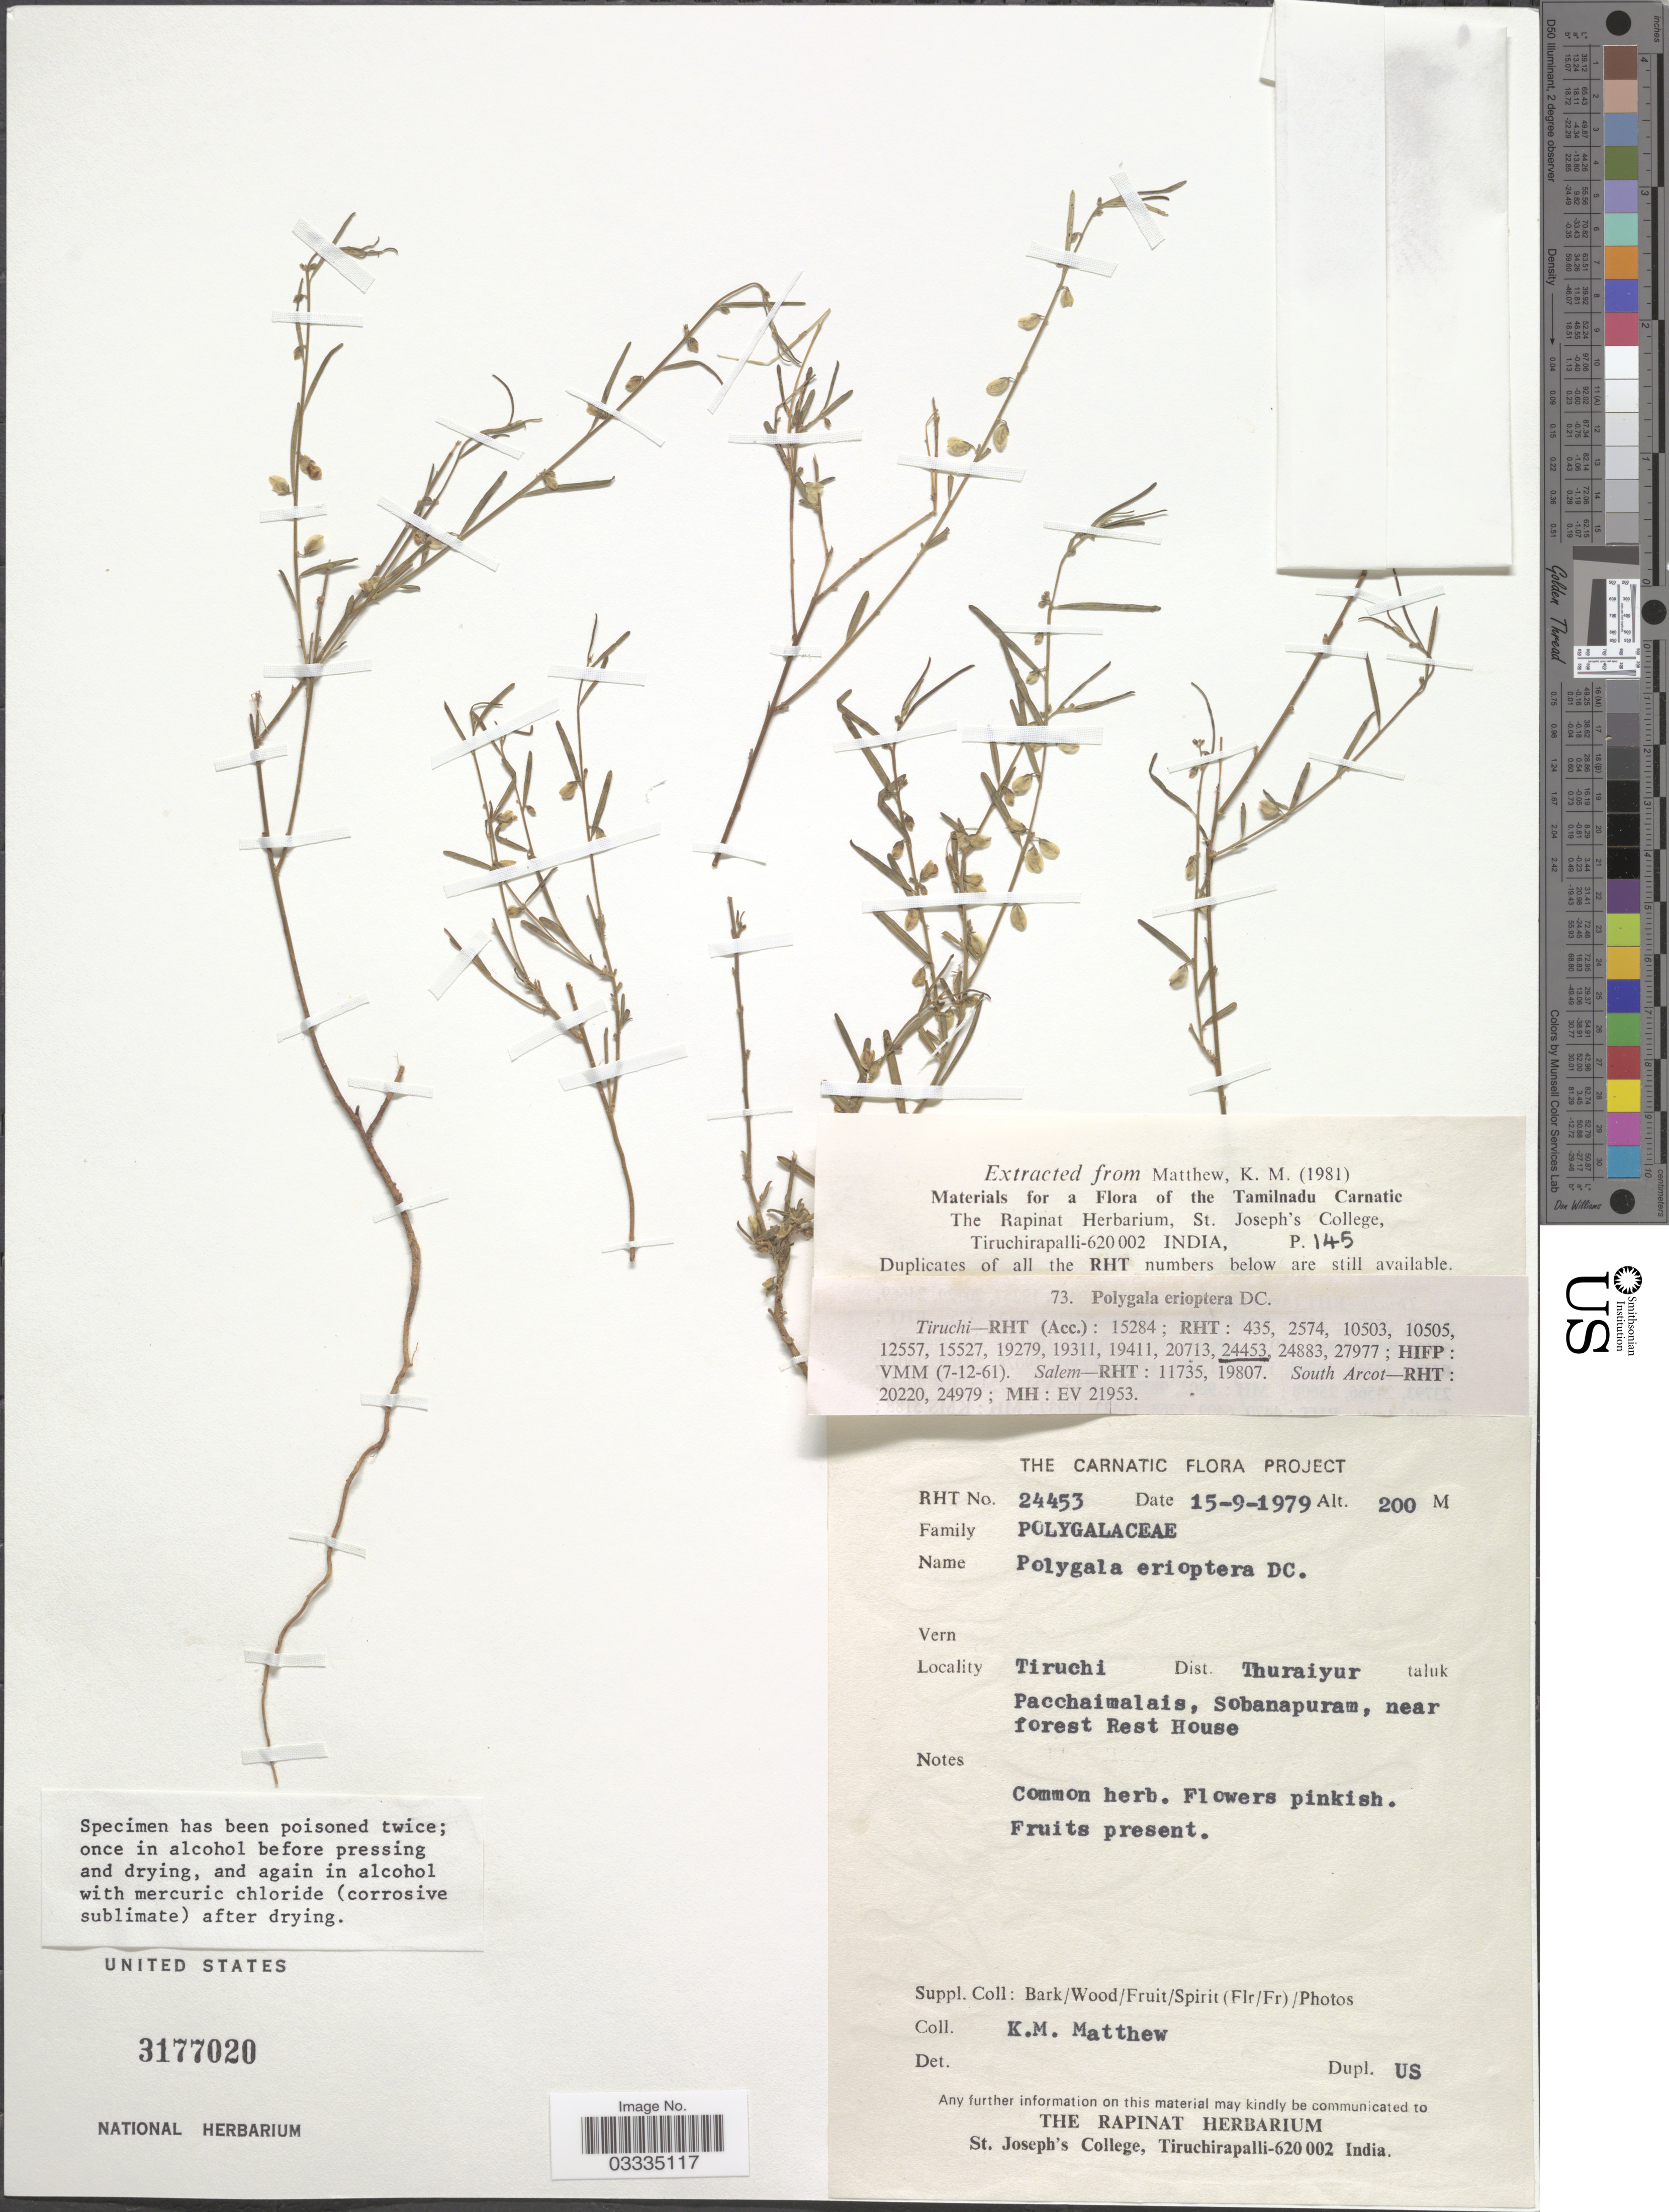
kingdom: Plantae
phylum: Tracheophyta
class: Magnoliopsida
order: Fabales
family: Polygalaceae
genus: Polygala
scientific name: Polygala erioptera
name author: DC.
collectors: K. M. Matthew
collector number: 24453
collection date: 1979-09-15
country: India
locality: Tiruchi Dist. Thuraiyur taluk Pacchaimalais, Sobanapuram, near forest Rest House.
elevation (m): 200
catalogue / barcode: US 3177020